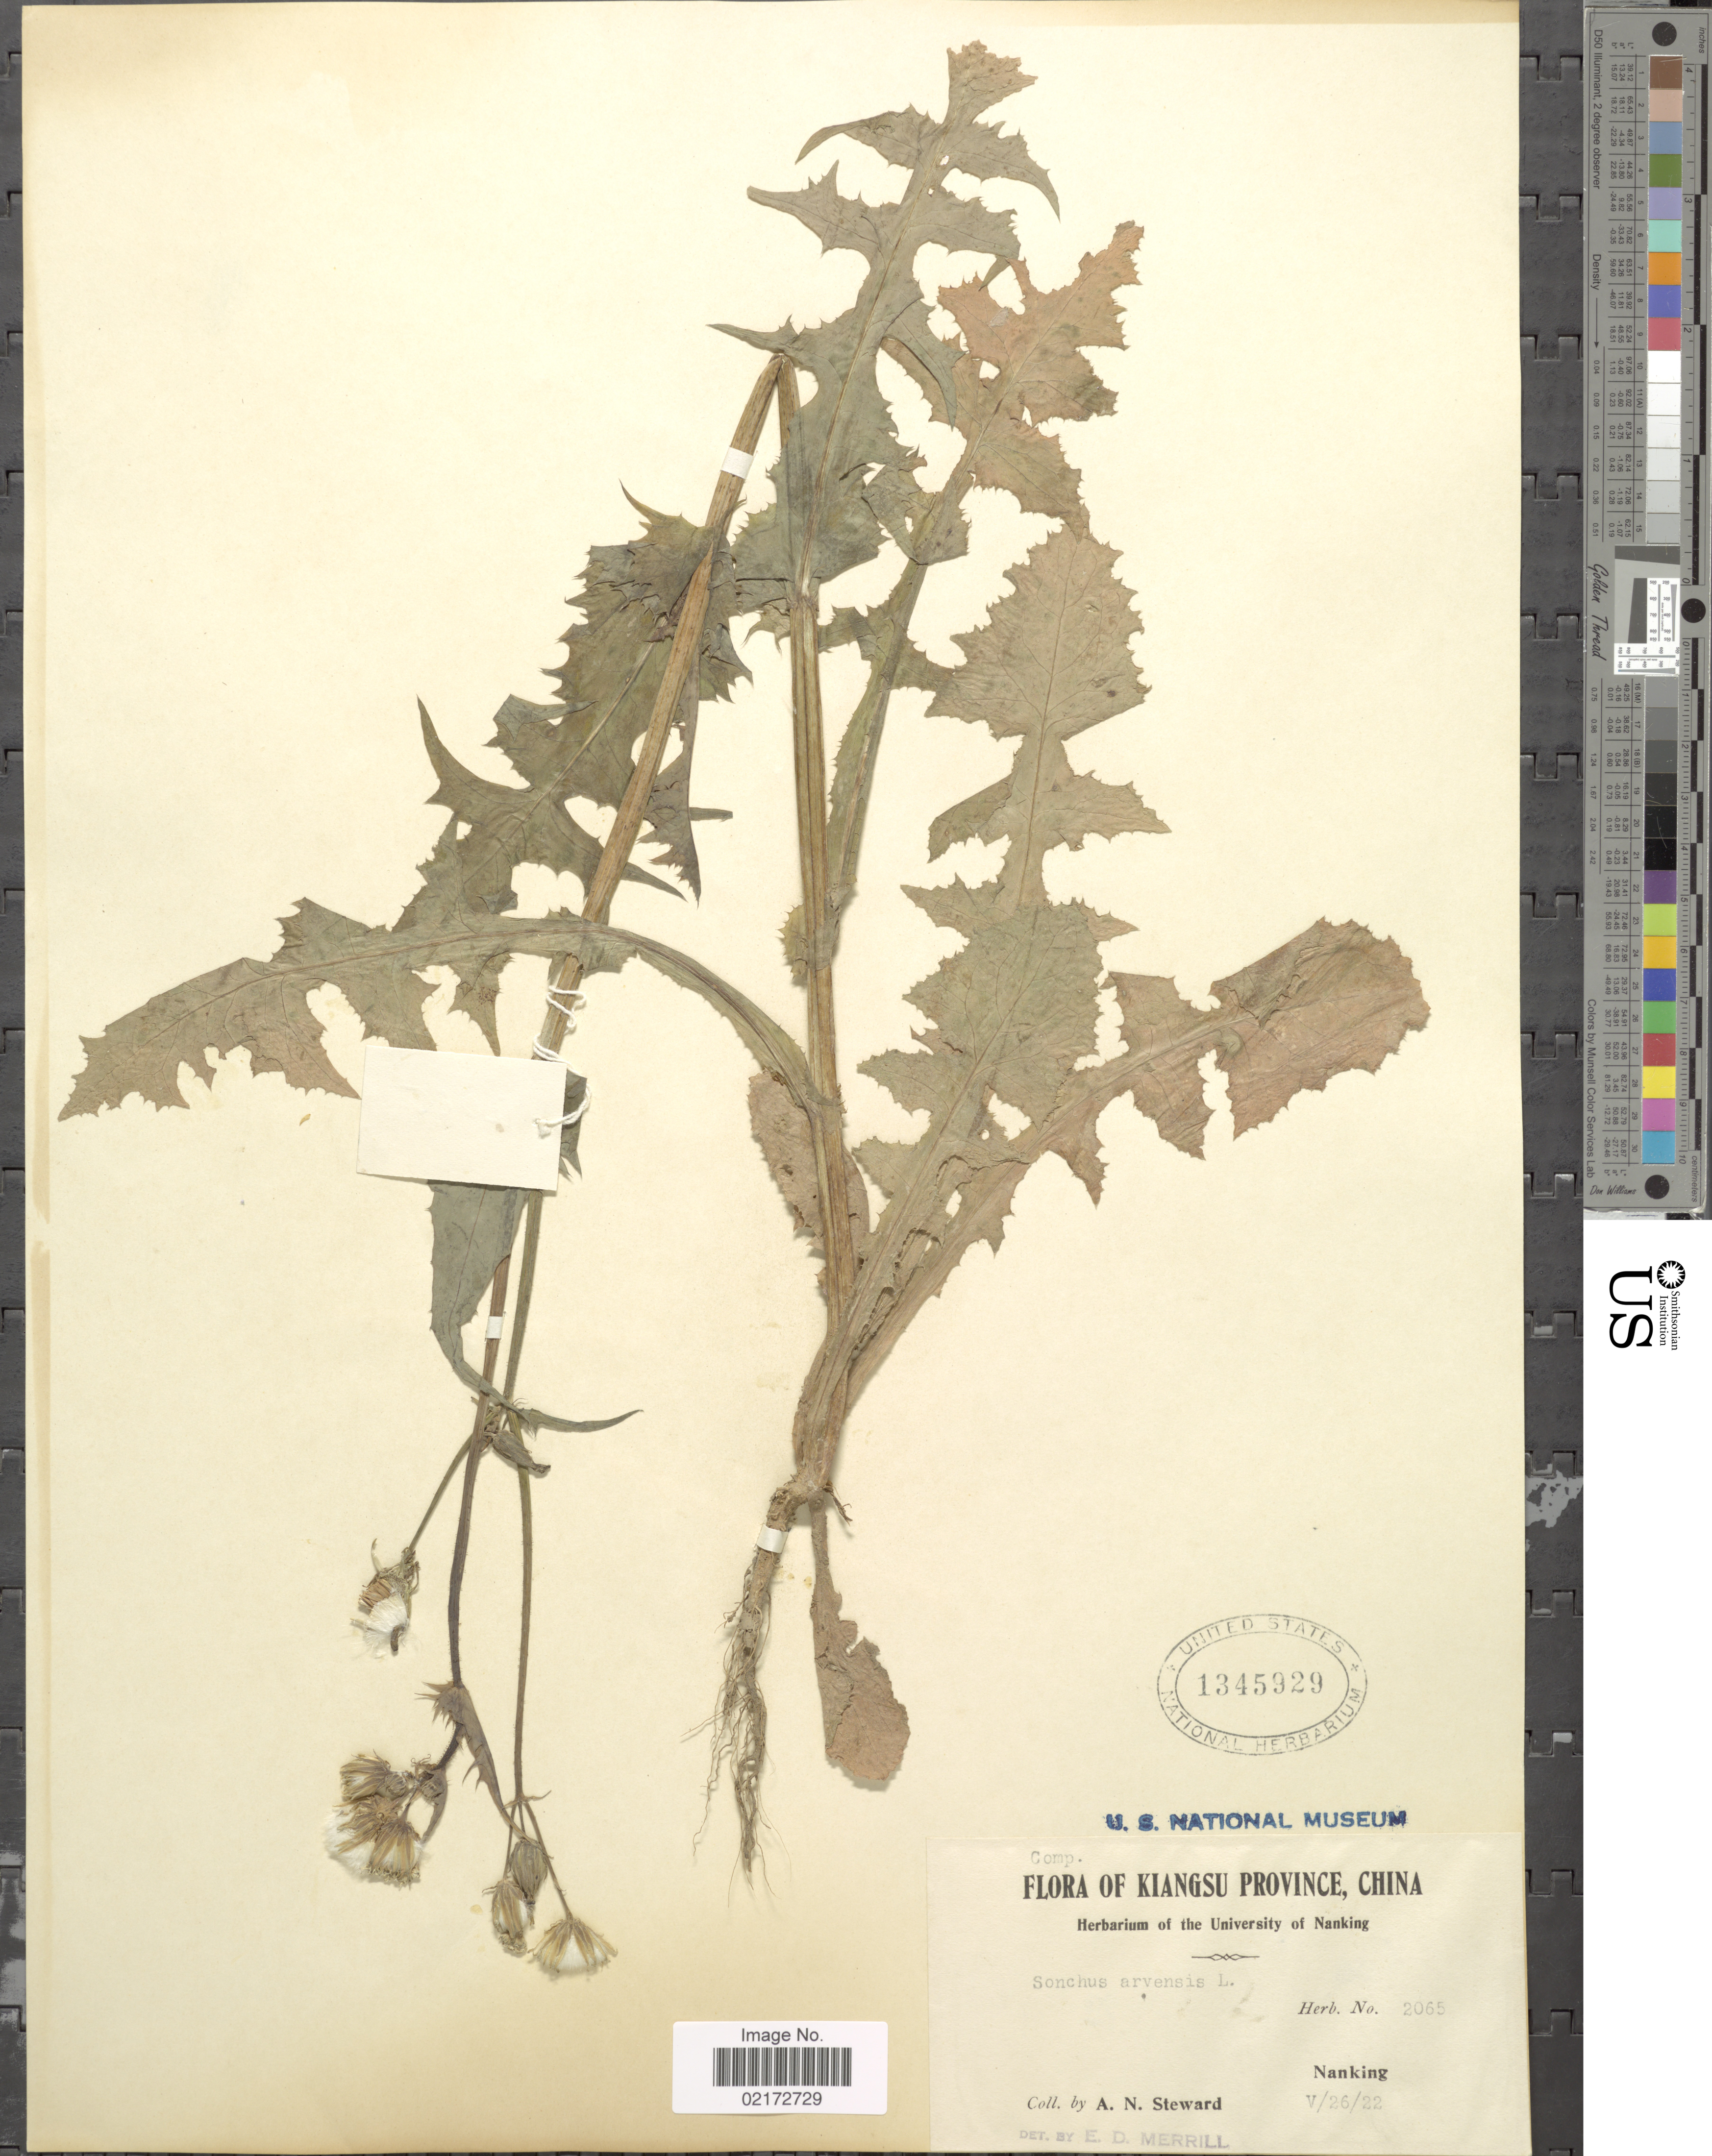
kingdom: Plantae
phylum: Tracheophyta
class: Magnoliopsida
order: Asterales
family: Asteraceae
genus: Sonchus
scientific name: Sonchus arvensis subsp. uliginosus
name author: (M. Bieb.) Nyman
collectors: A. N. Steward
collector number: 2065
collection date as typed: Transcribed d/m/y: 26/5/22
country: China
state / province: Jiangsu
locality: Kiangsu Province, China. Nanking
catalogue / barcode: US 1345929